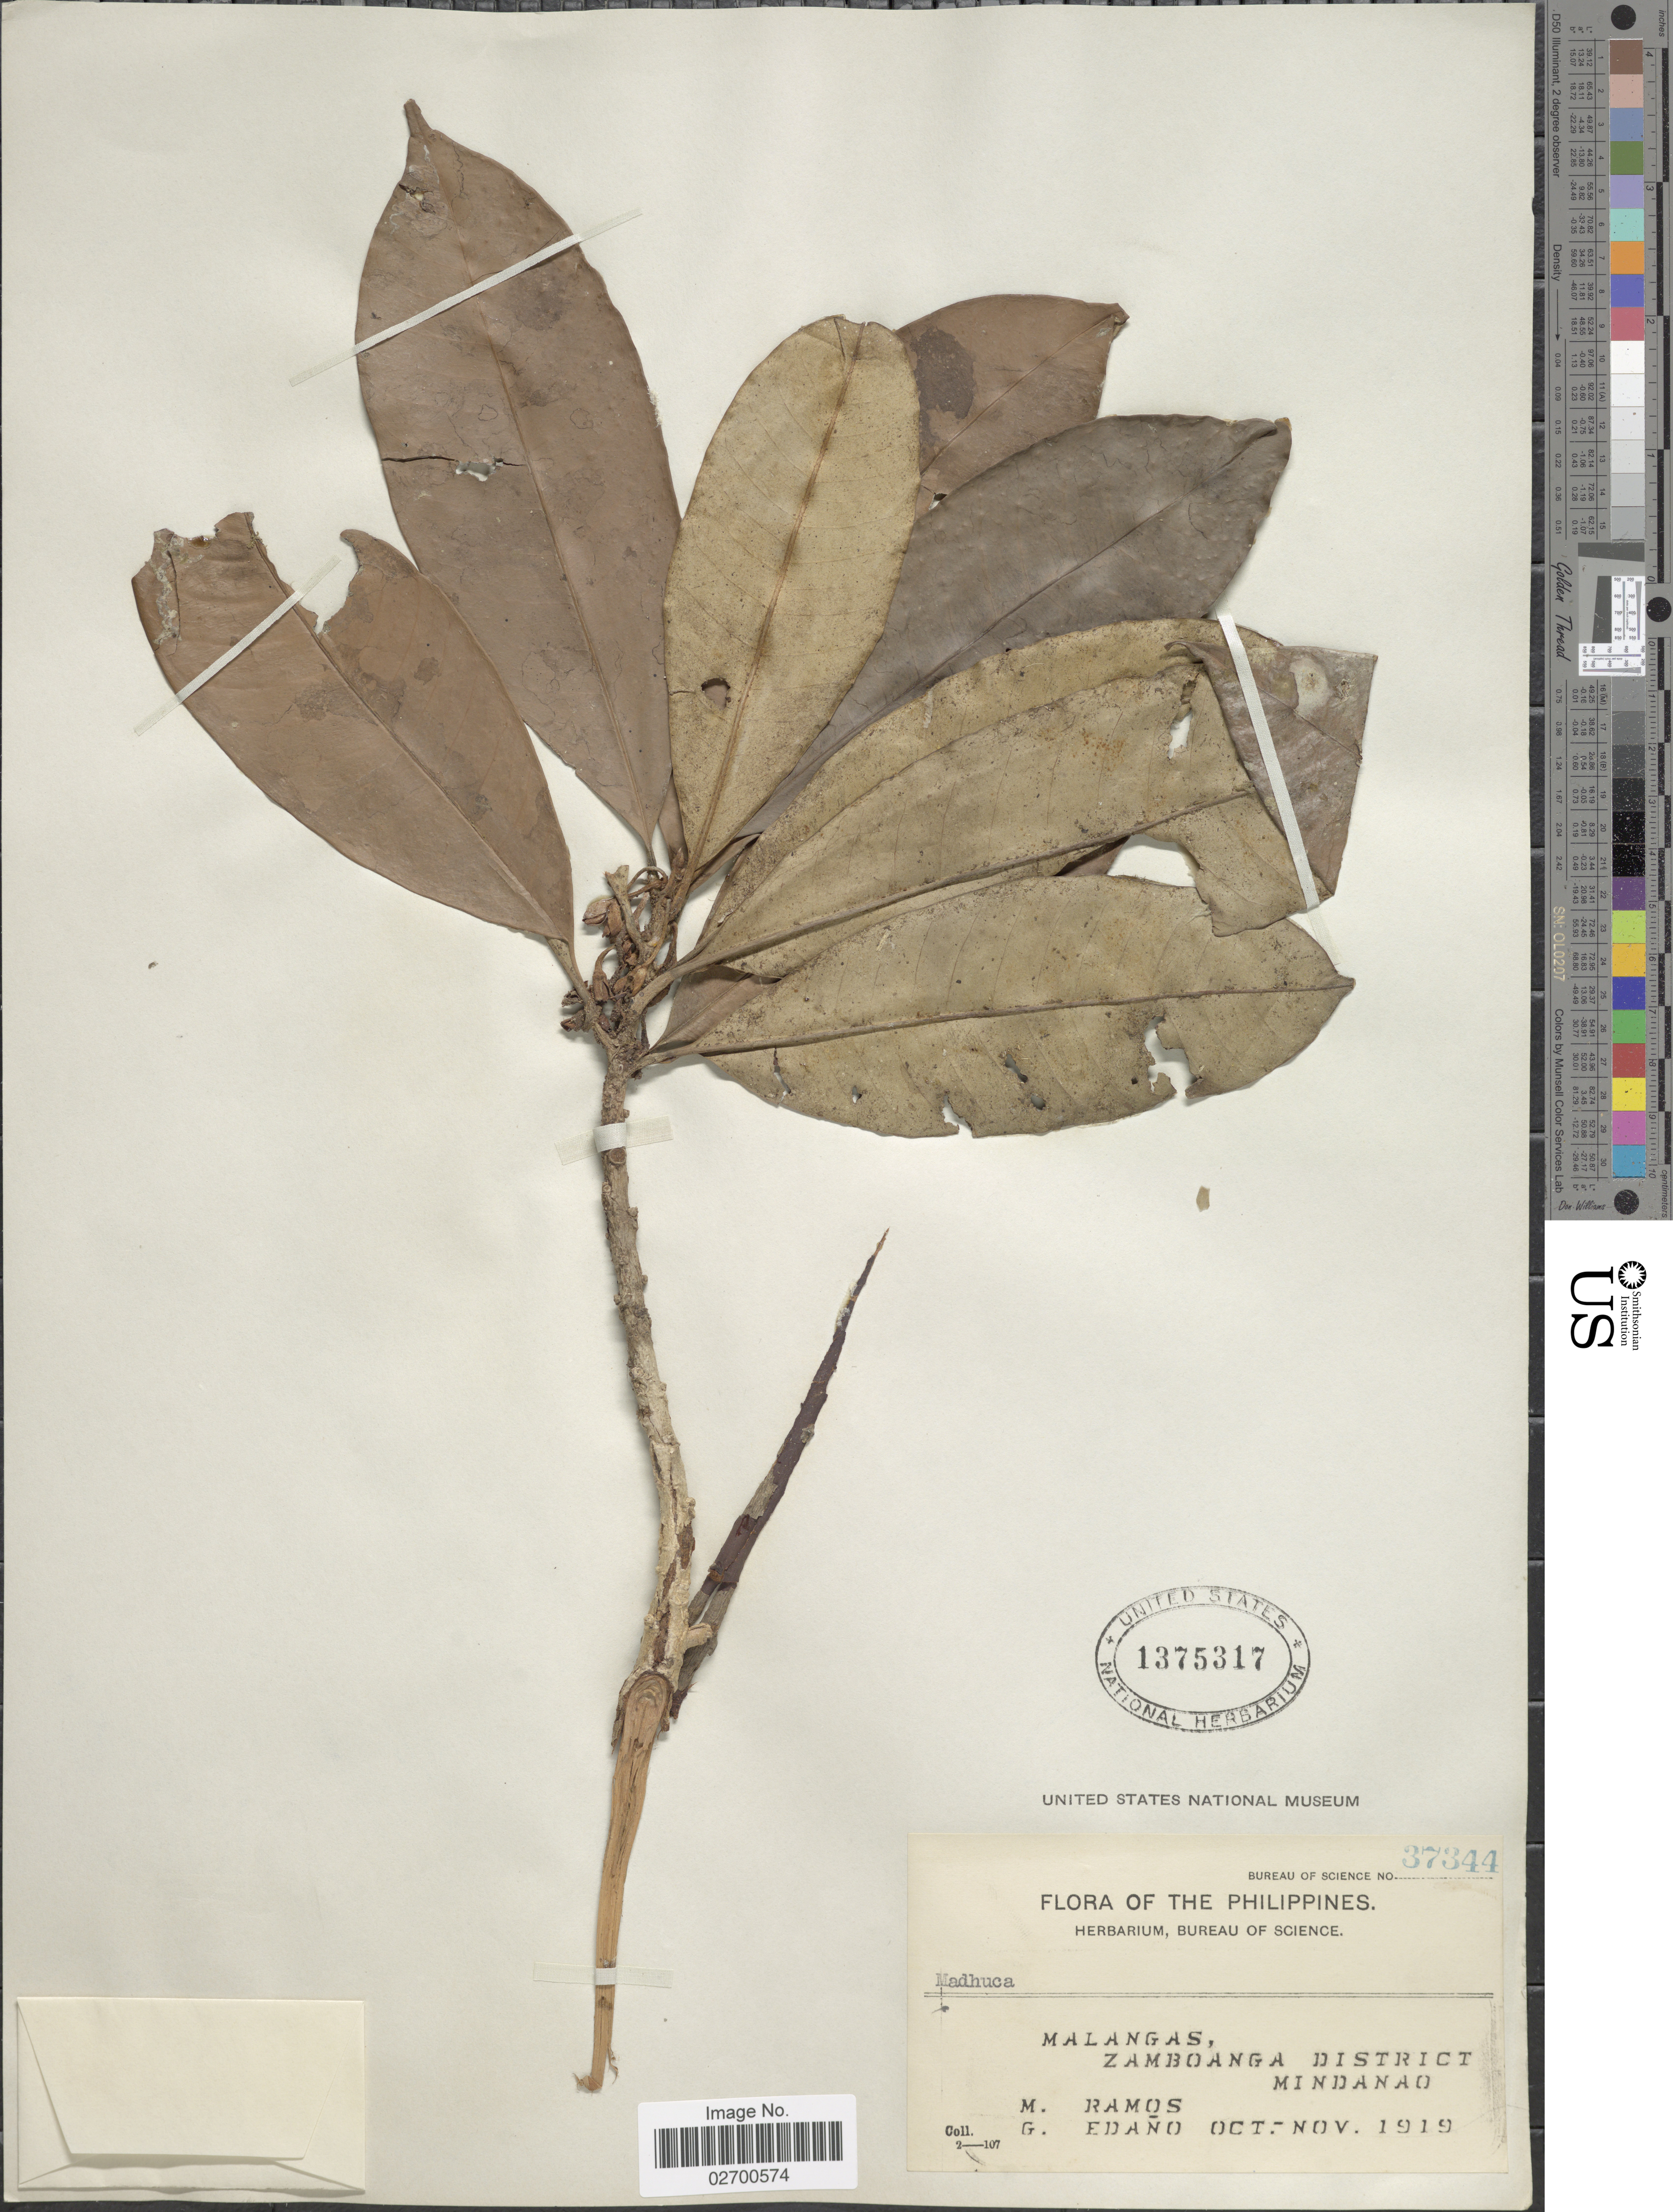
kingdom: Plantae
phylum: Tracheophyta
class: Magnoliopsida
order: Ericales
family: Sapotaceae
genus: Madhuca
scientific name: Madhuca sp.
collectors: M. Ramos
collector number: Bureau of Science 37344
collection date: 1919-10/1919-11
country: Philippines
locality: Malangas, Zamboanga District, Mindanao.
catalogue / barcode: US 1375317